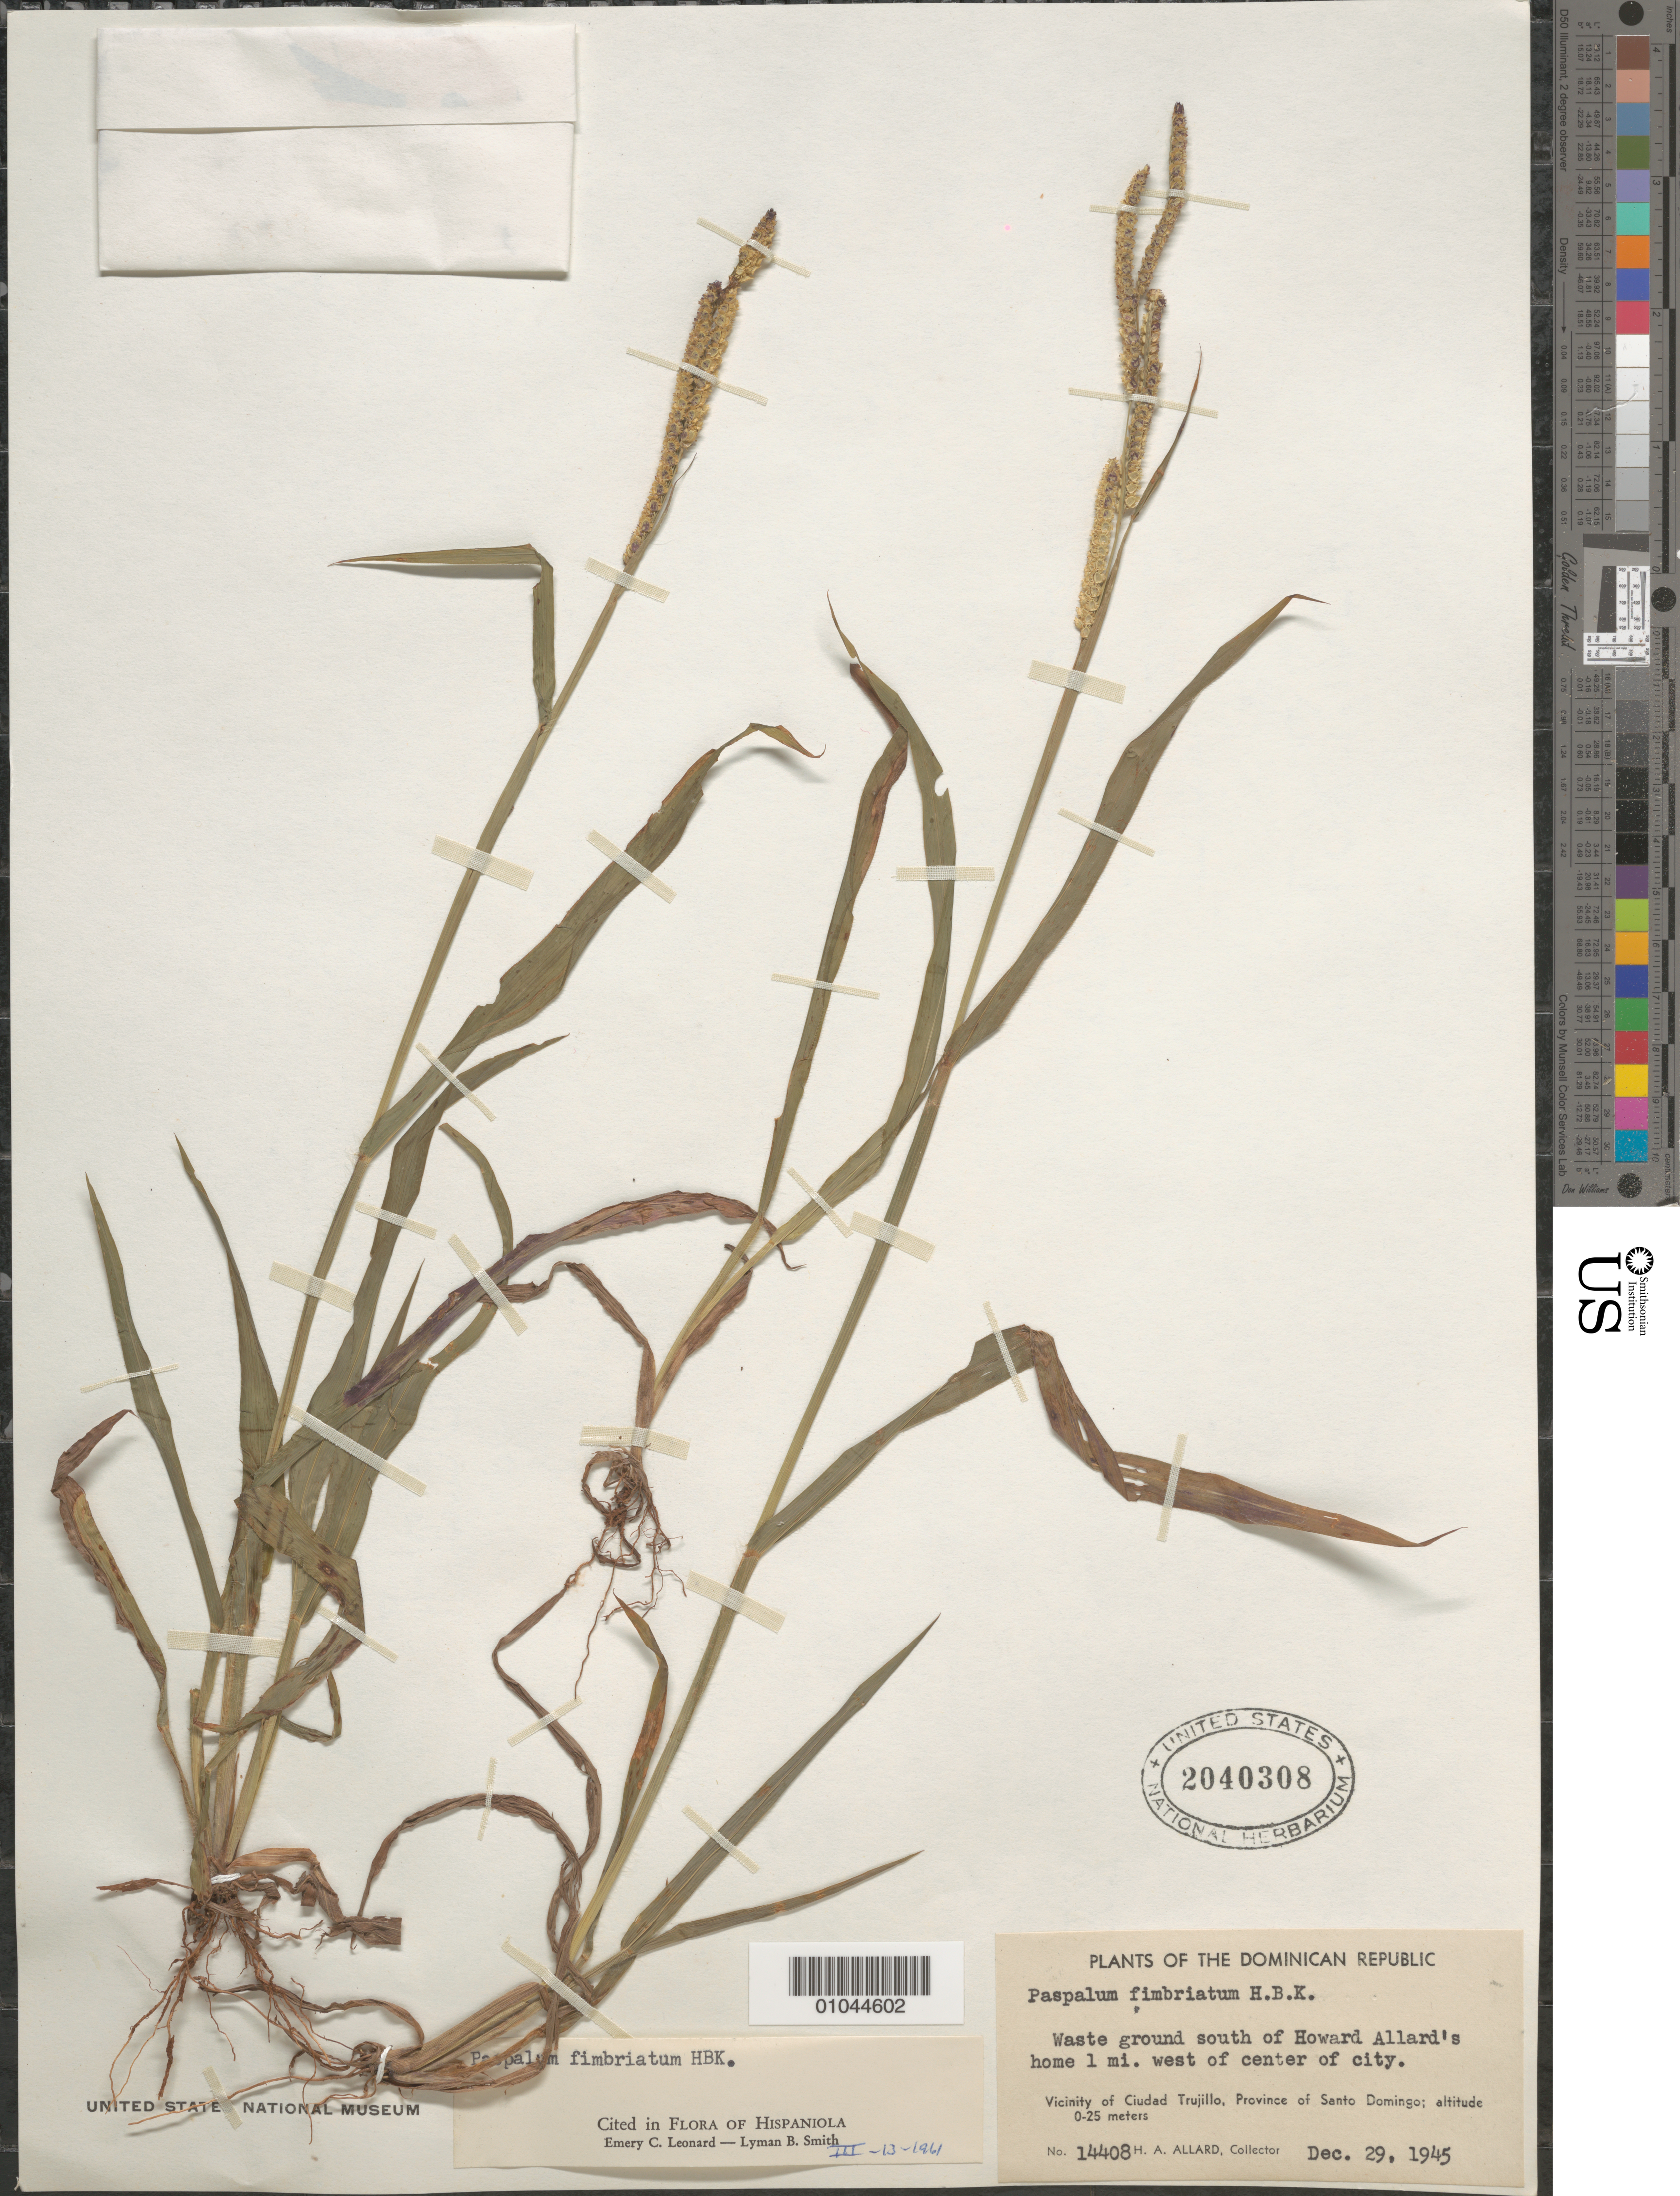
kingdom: Plantae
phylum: Tracheophyta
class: Liliopsida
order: Poales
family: Poaceae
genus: Paspalum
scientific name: Paspalum fimbriatum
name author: Kunth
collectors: H. A. Allard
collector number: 14408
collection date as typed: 29 Dec 1945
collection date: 1945-12-29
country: Dominican Republic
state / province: Distrito Nacional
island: Hispaniola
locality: Vicinity of Ciudad Trujillo, S of Howard Allard's home 1 mile W of center of city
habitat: waste ground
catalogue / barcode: US 2040308